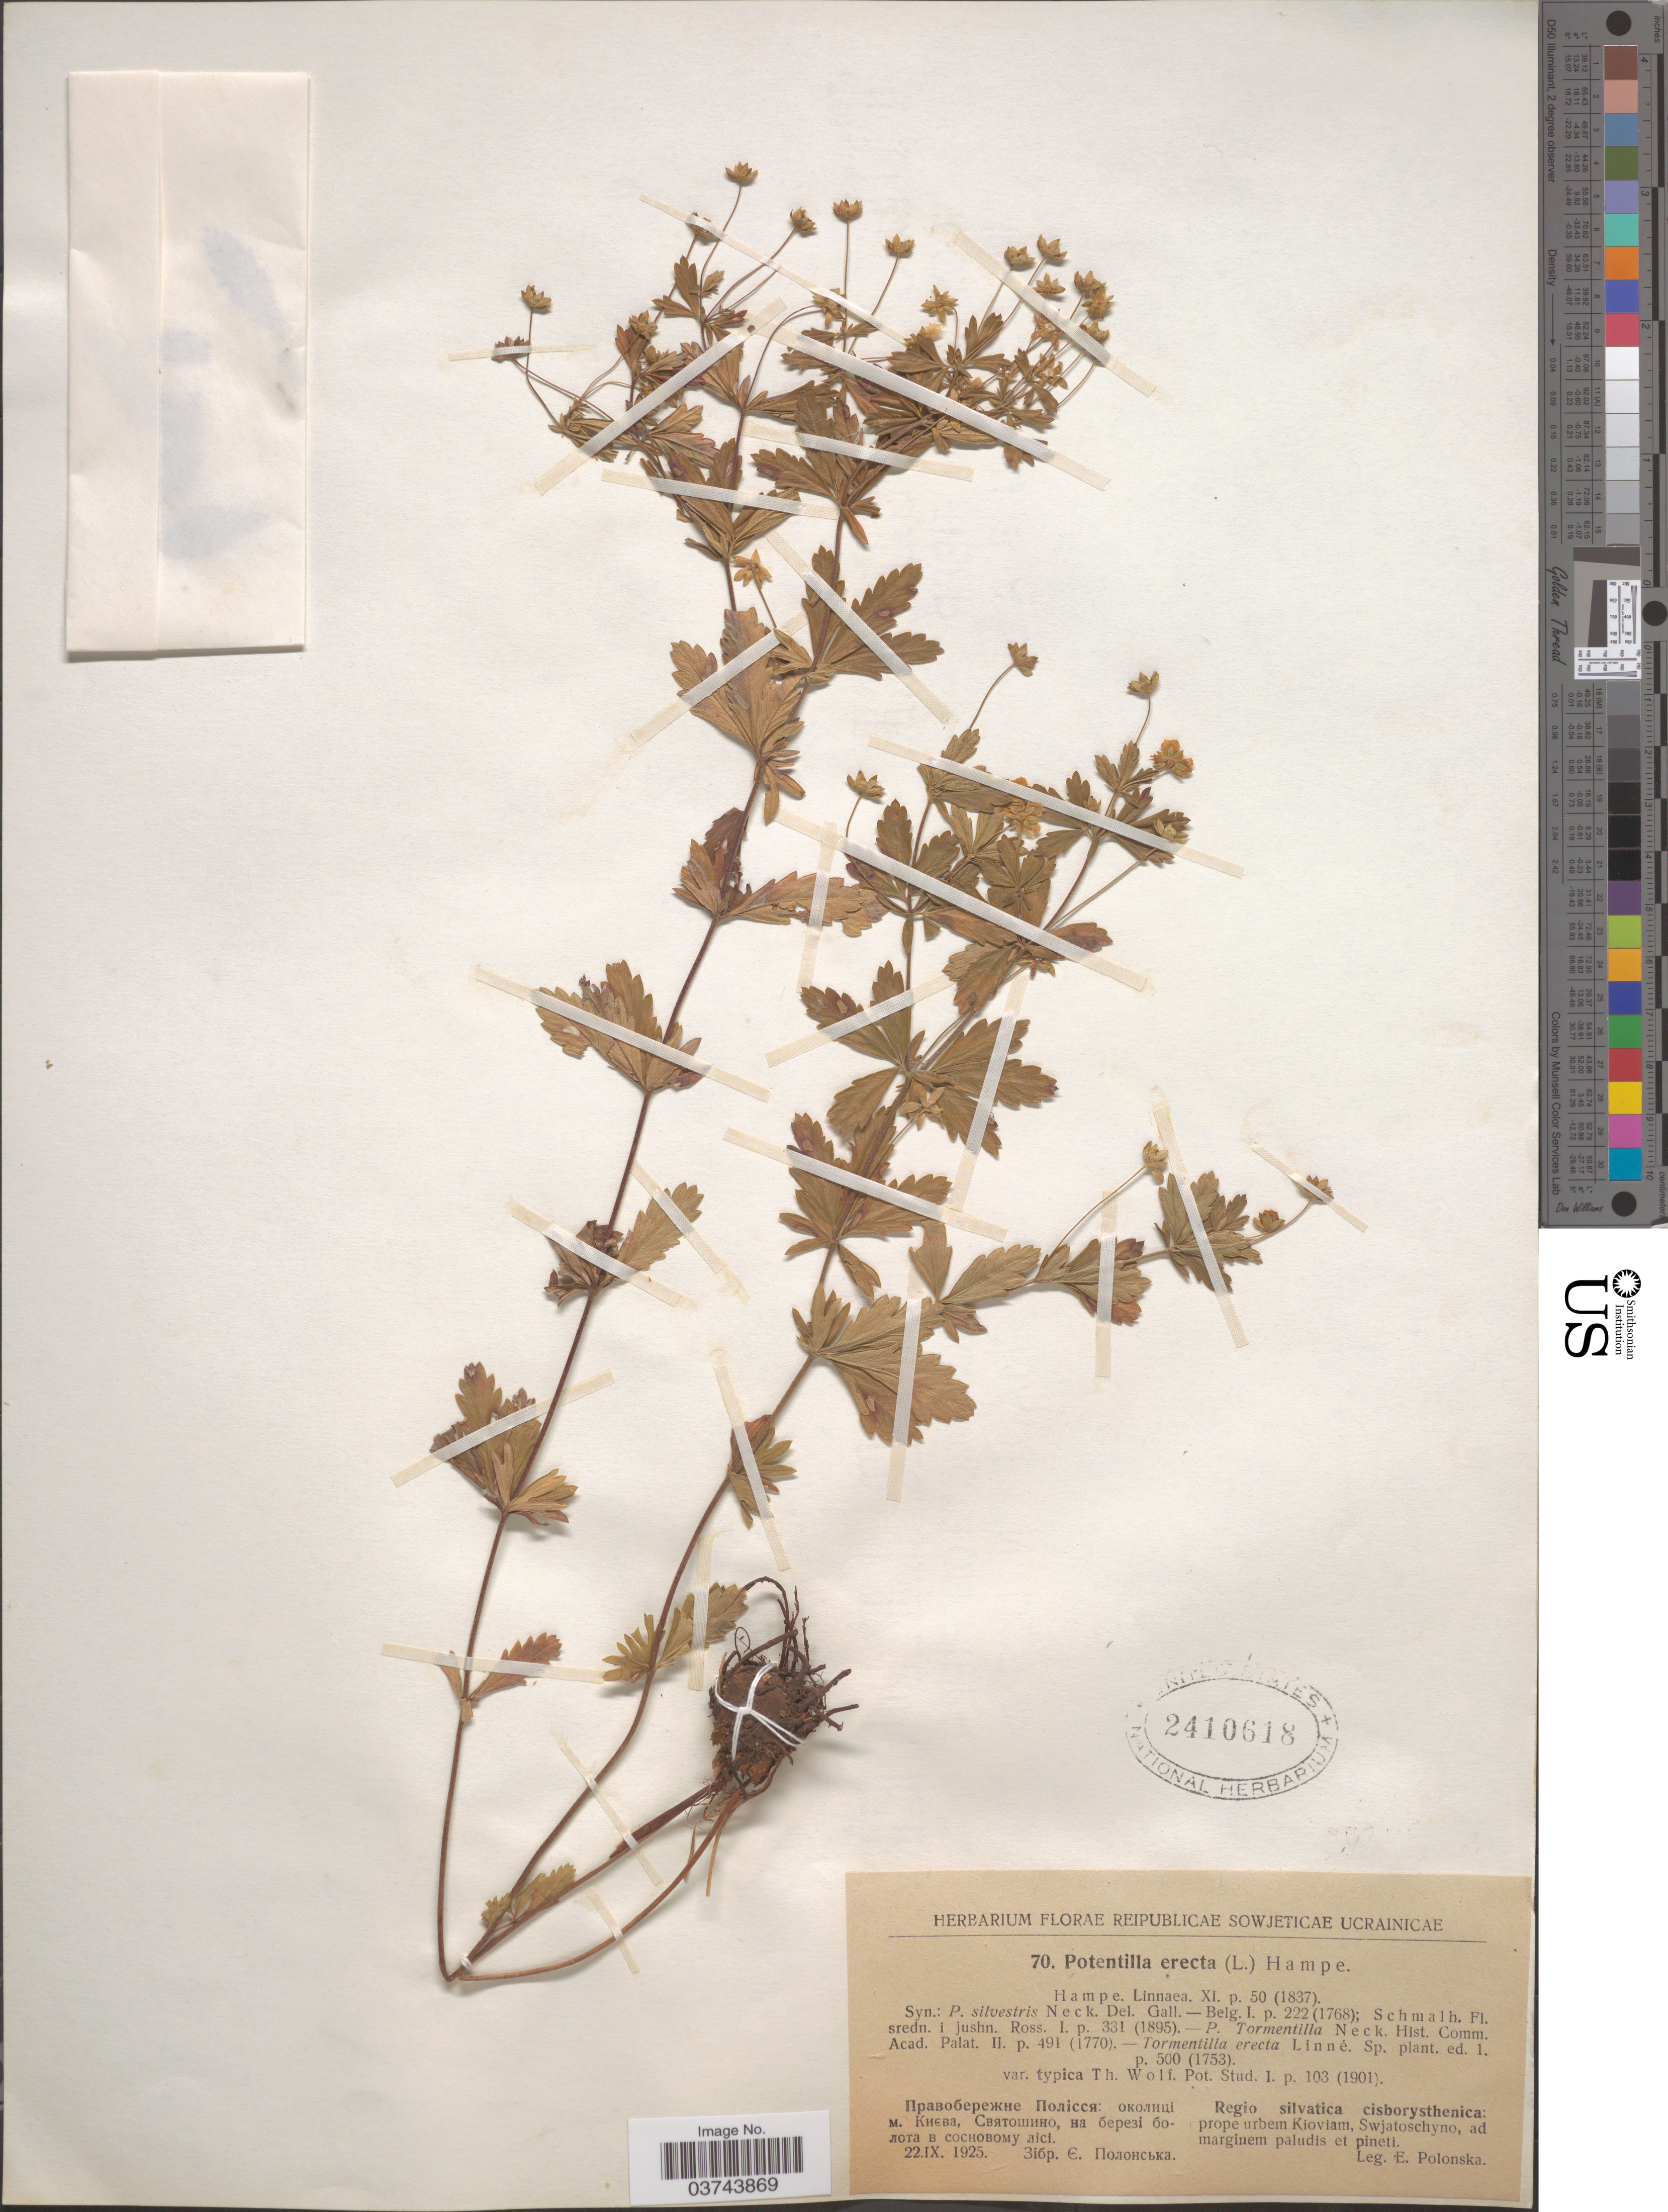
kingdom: Plantae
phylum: Tracheophyta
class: Magnoliopsida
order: Rosales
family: Rosaceae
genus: Potentilla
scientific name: Potentilla recta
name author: L.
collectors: E. Polonska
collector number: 70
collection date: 1925-09-22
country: Ukraine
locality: Reipublicae Sowjeticae Ucrainicae. Regio silvatica cisborysthenica: prope urbem Kioviam, Swjatoschyno, ad marginem paludis et pineti.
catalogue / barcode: US 2410618